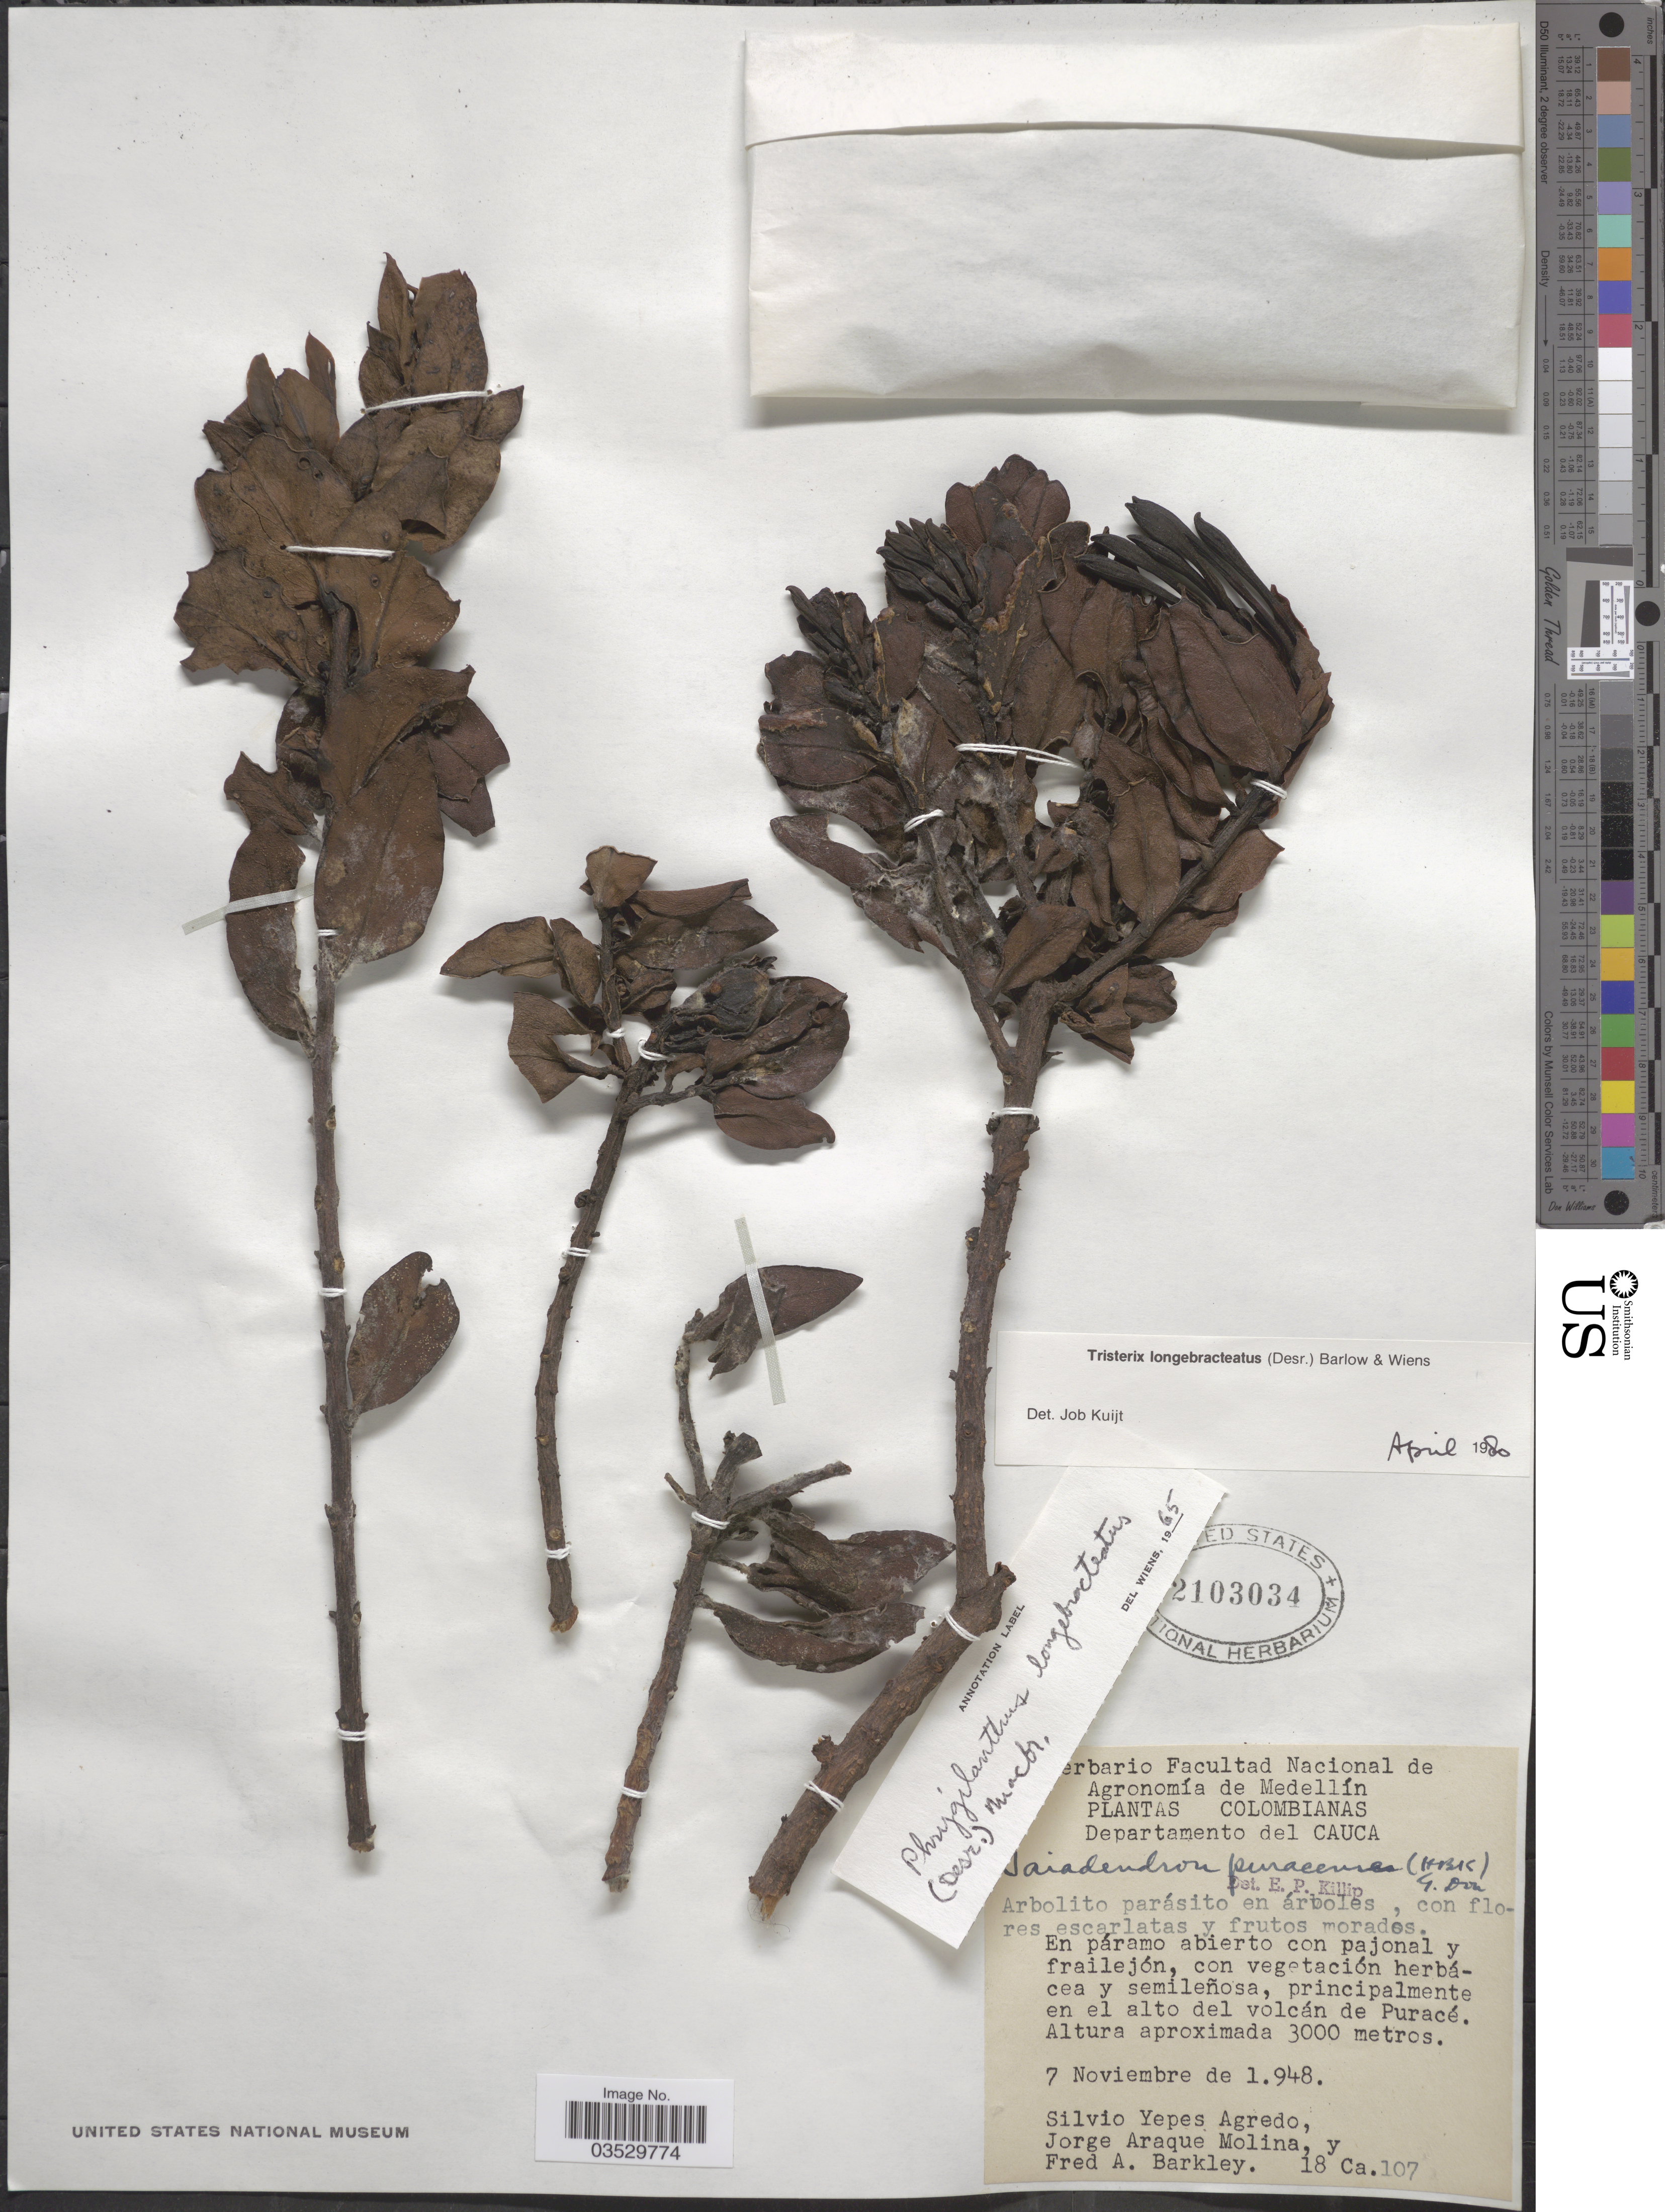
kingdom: Plantae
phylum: Tracheophyta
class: Magnoliopsida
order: Santalales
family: Loranthaceae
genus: Tristerix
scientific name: Tristerix longebracteatus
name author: (Desr.) Bart. & Wiens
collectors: S. Yepes-Agredo, J. Araque Molina & F. A. Barkley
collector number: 18Ca107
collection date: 1948-11-07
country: Colombia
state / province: Cauca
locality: Departmento del Cauca. Alto del volcán de Puracé.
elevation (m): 3000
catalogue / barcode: US 2103034